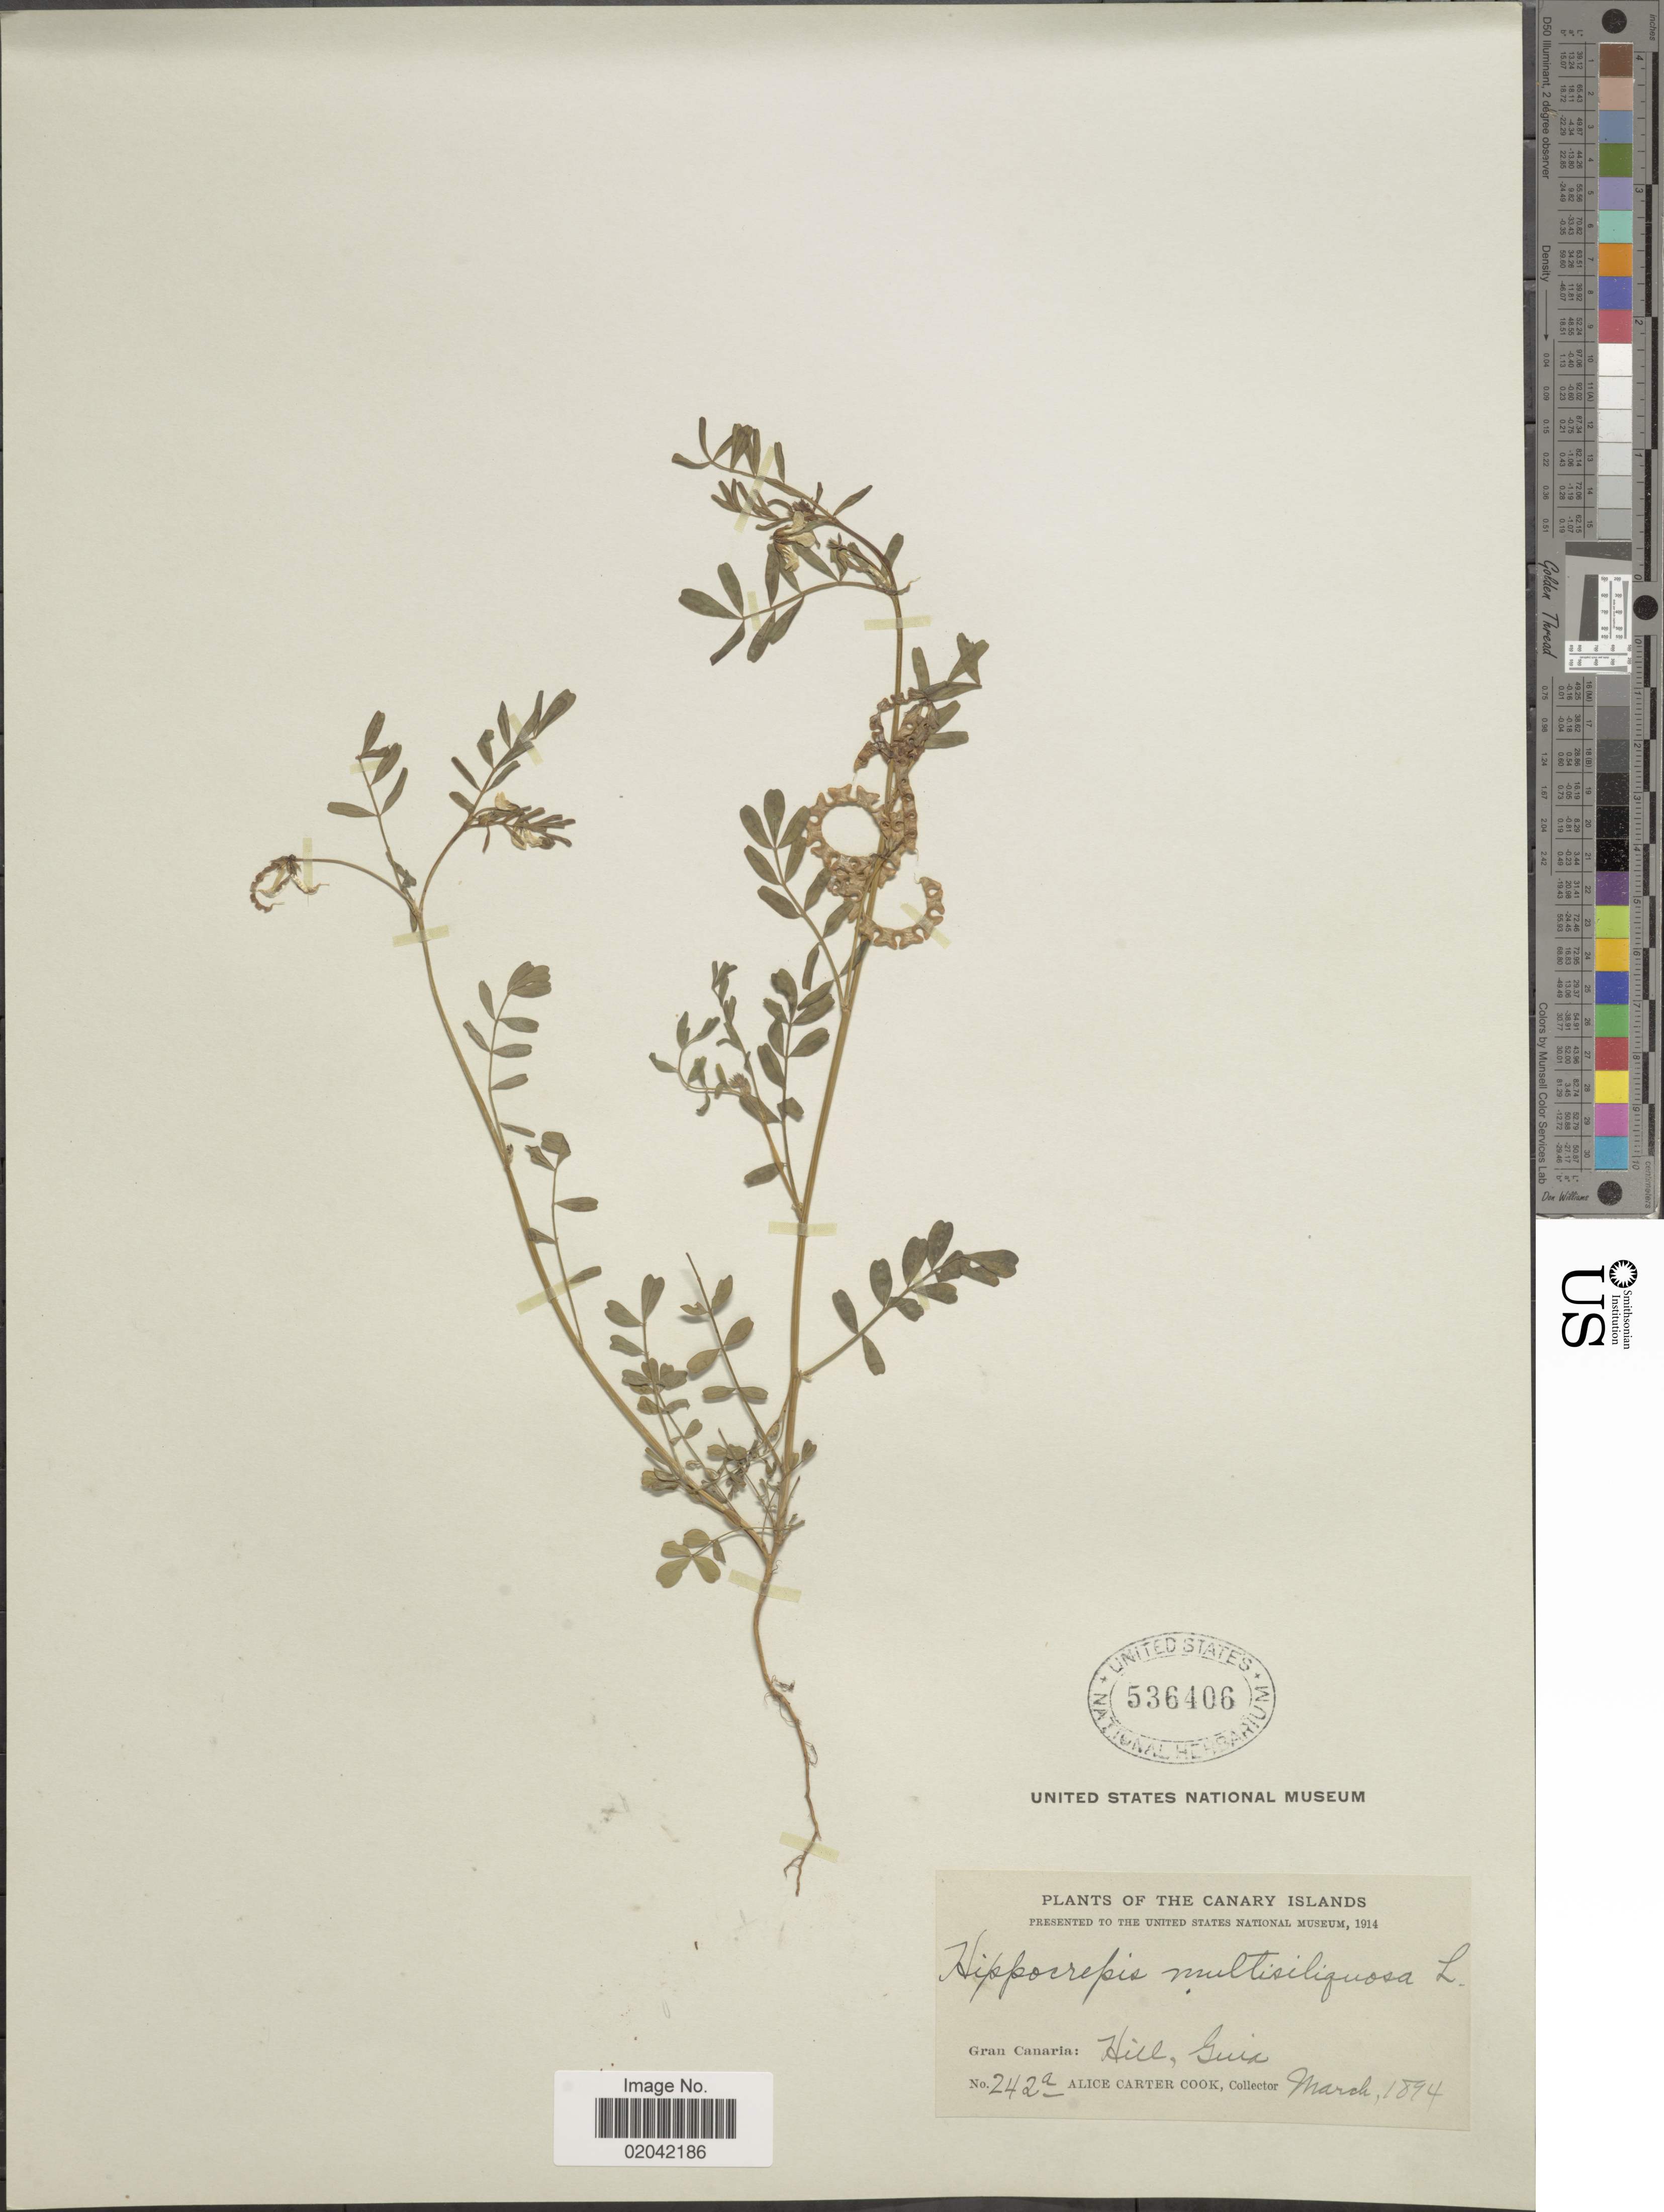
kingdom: Plantae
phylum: Tracheophyta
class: Magnoliopsida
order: Fabales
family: Fabaceae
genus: Hippocrepis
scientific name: Hippocrepis multisiliquosa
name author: L.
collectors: Alice C. Cook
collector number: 242a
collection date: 1894-03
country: Spain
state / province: Canarias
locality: Canary Islands. Gran Canaria: Hill, Guia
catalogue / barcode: US 536406